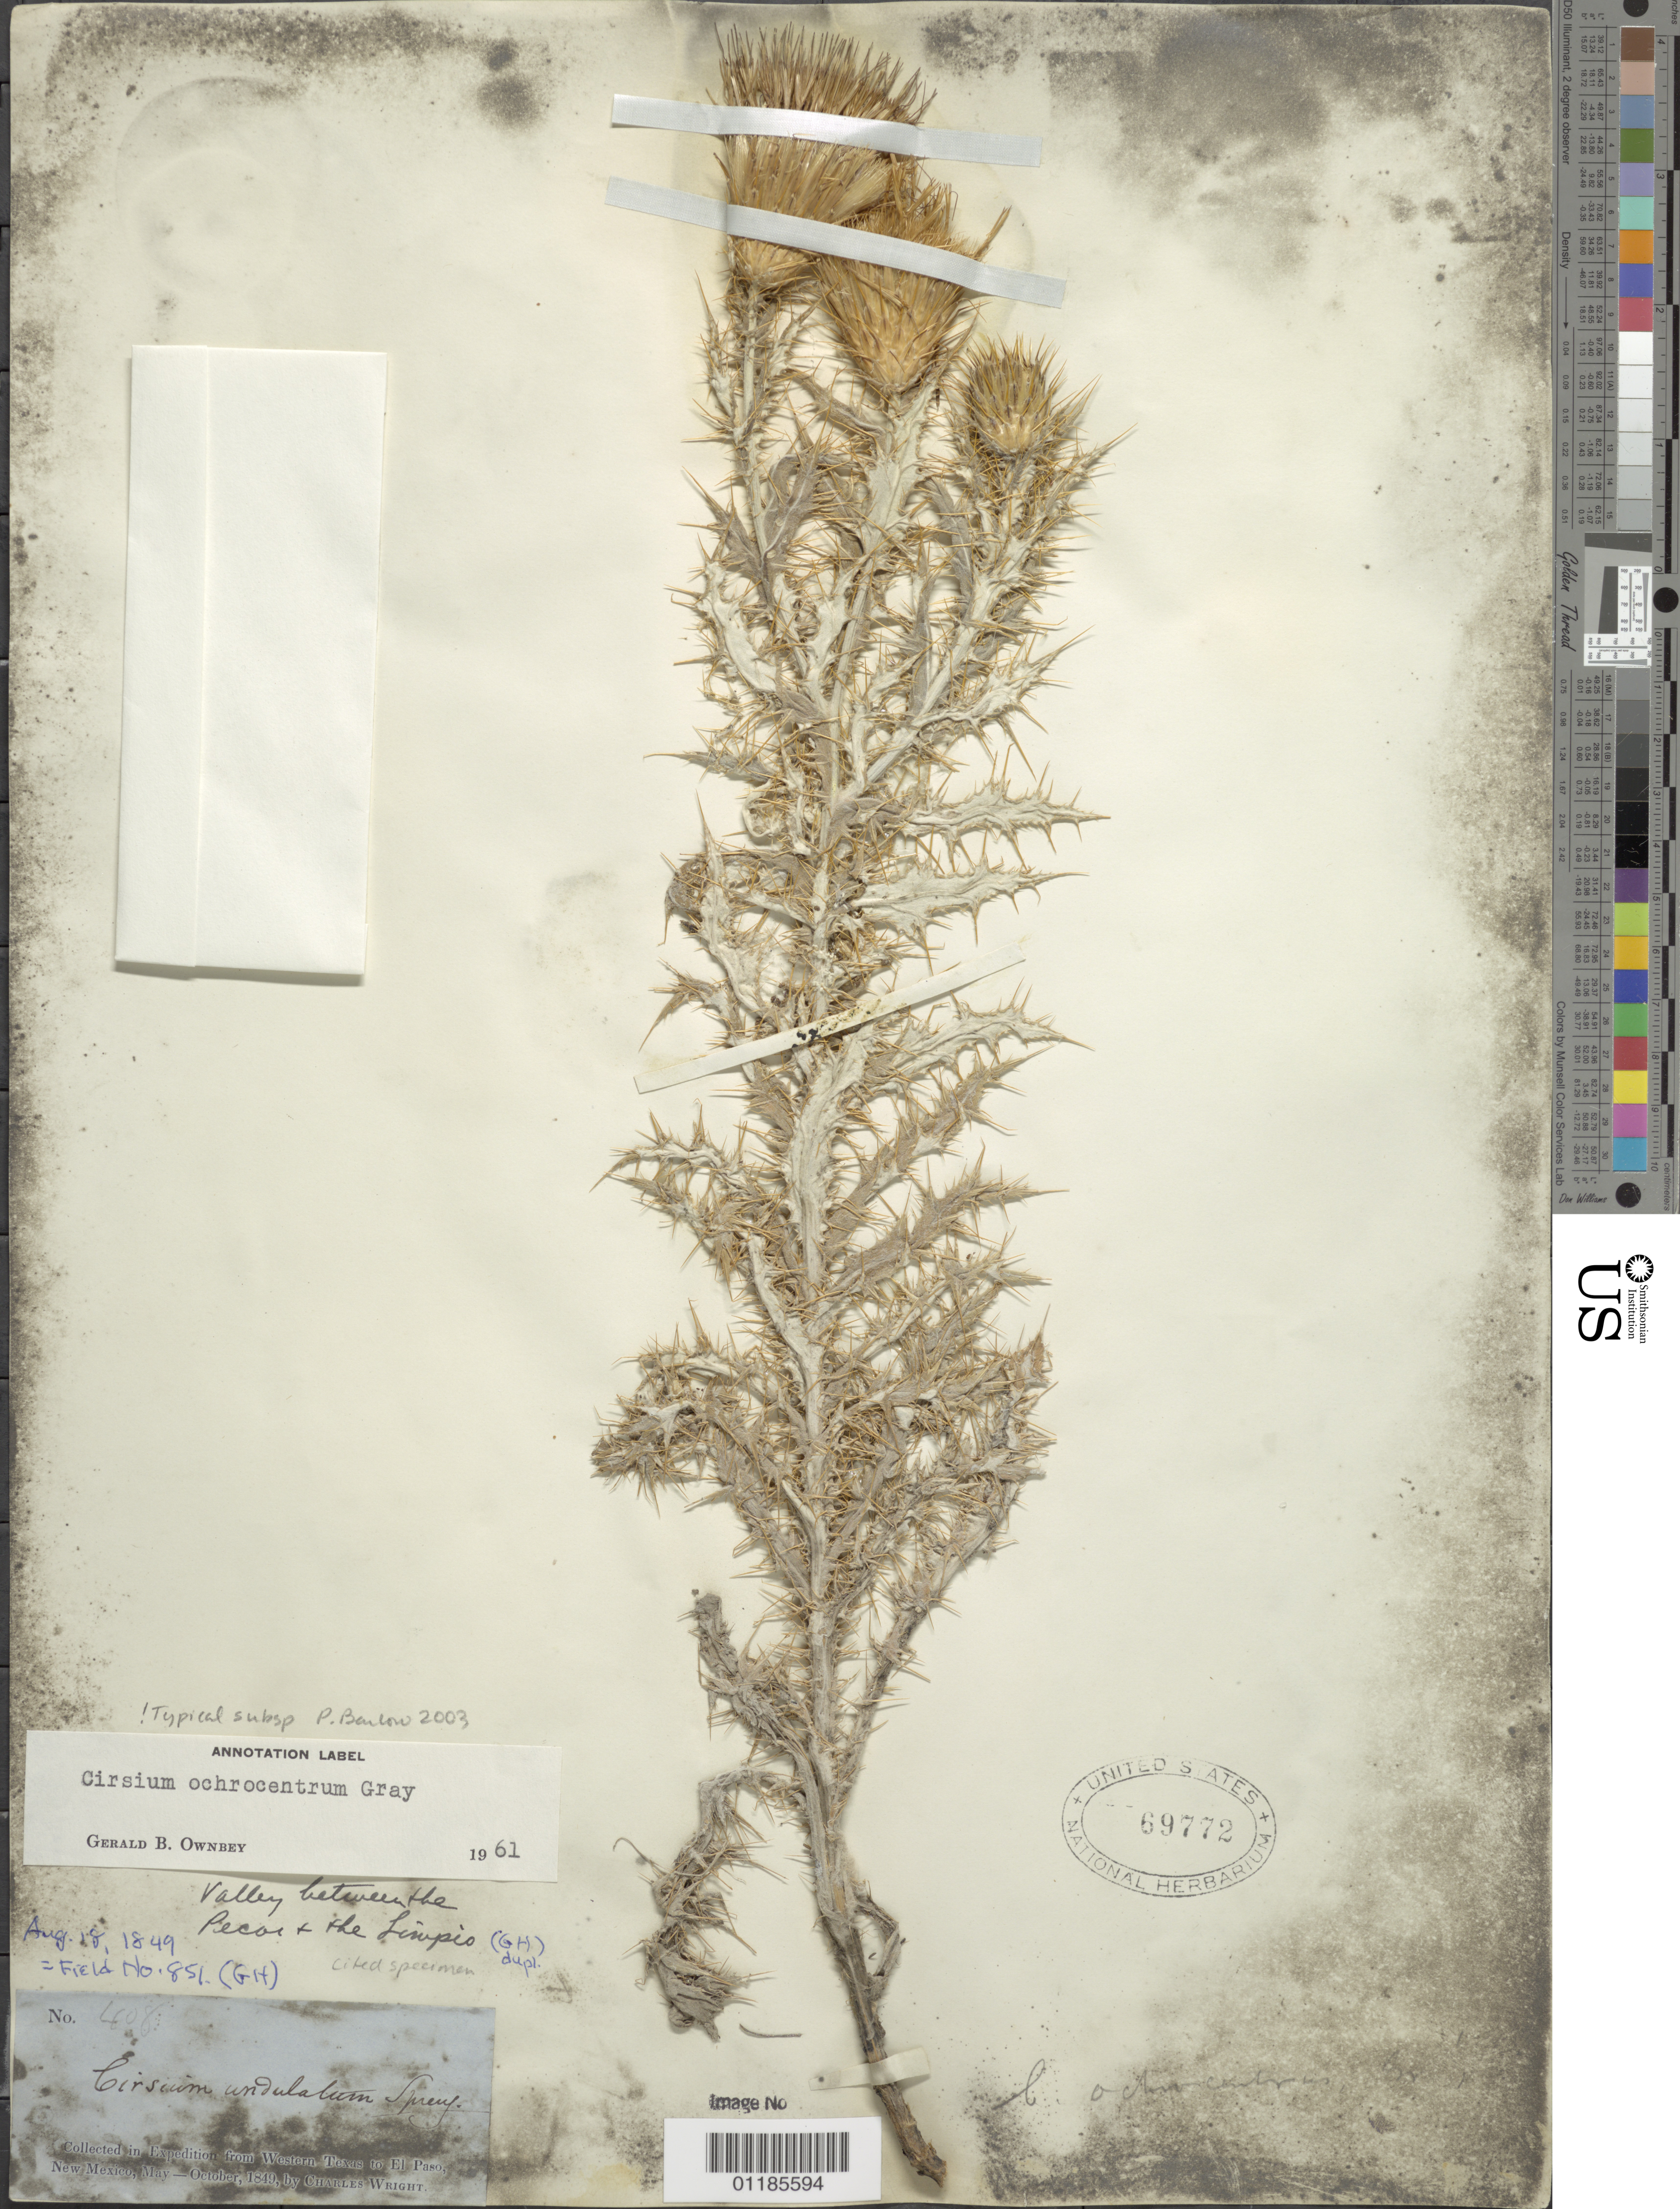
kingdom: Plantae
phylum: Tracheophyta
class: Magnoliopsida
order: Asterales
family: Asteraceae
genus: Cirsium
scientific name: Cirsium ochrocentrum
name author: A. Gray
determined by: Ownbey, G. B.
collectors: C. Wright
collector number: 408 (851)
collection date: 1849-08-18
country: United States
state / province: New Mexico / Texas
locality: from Western Texas to El Paso, New Mexico. Valley between the Pecos and Limpio (GH dupl.)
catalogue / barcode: US 69772